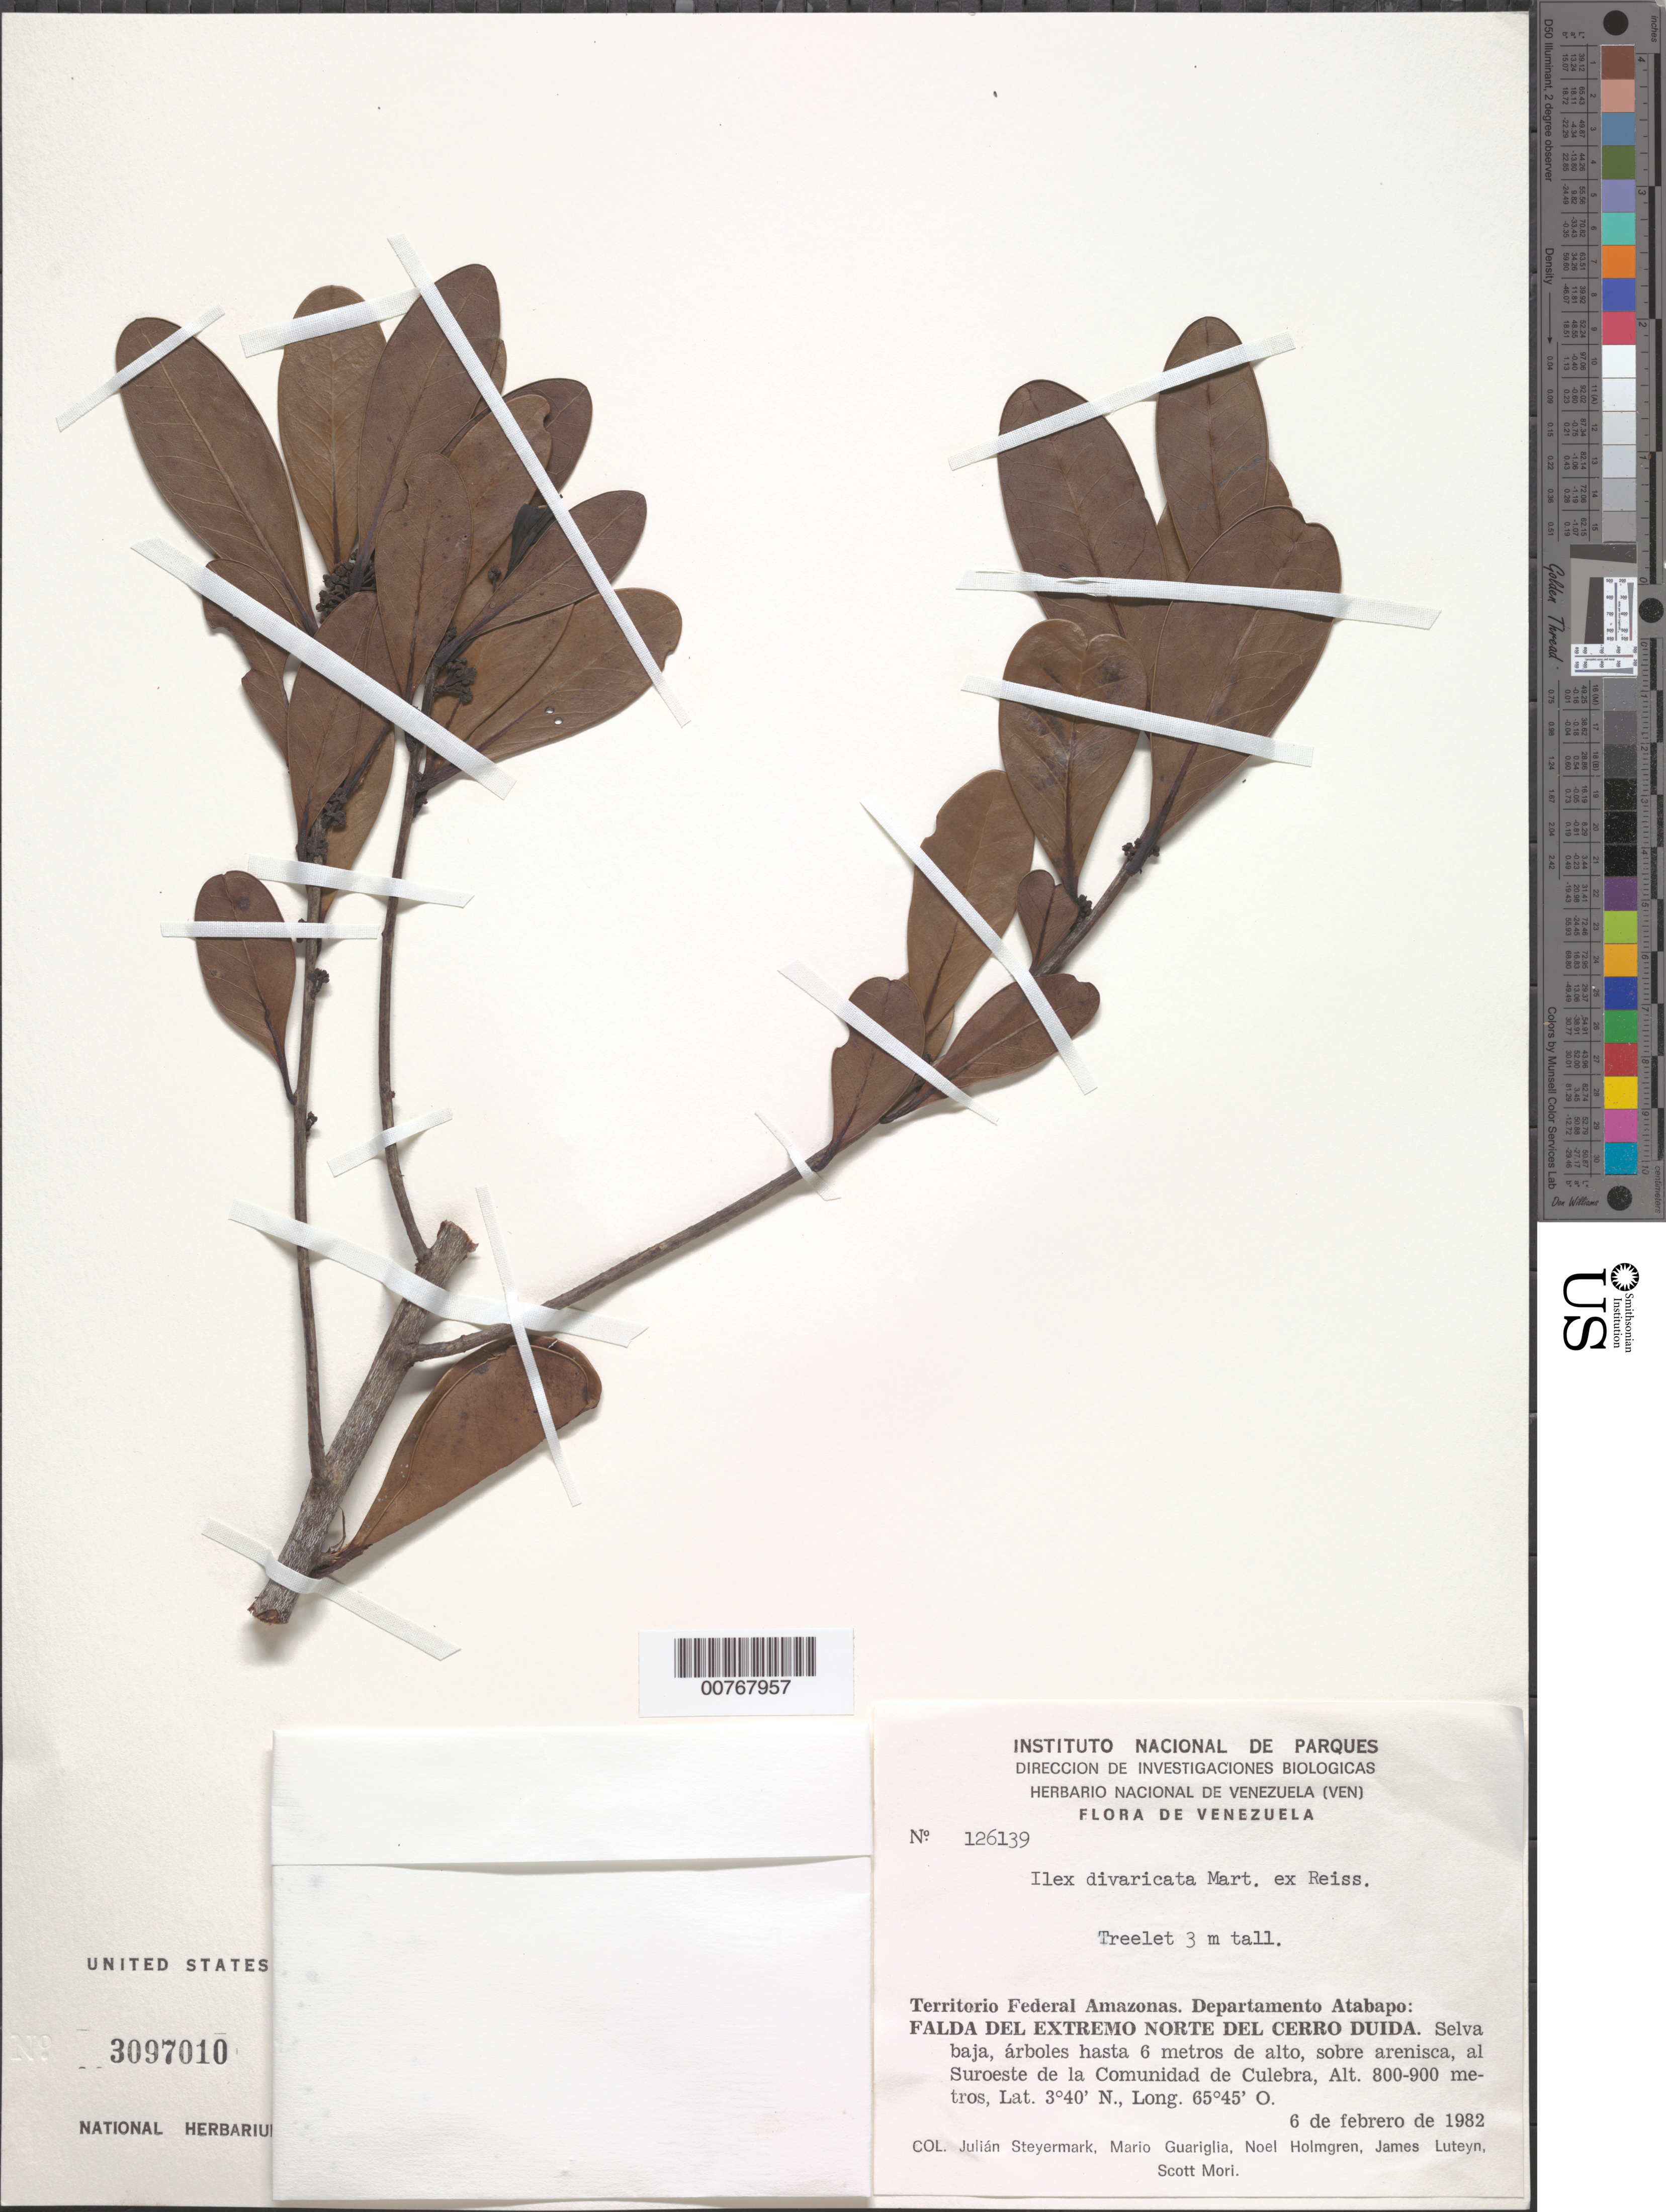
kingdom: Plantae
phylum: Tracheophyta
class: Magnoliopsida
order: Aquifoliales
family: Aquifoliaceae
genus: Ilex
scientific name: Ilex divaricata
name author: Mart. ex Reissek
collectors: J. Steyermark, M. Guariglia P., N. H. Holmgren, J. L. Luteyn & S. Mori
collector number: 126139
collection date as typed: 6-Feb-82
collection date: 1982-02-06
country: Venezuela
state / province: Amazonas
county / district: Atabapo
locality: Cerro Duida, extreme north side, southwest of Culebra community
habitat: Edge of forest with trees up to 6 m; on sandstone (selva baja, árboles hasta 6 m de alto; sobre arenisca)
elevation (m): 800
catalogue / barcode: US 3097010